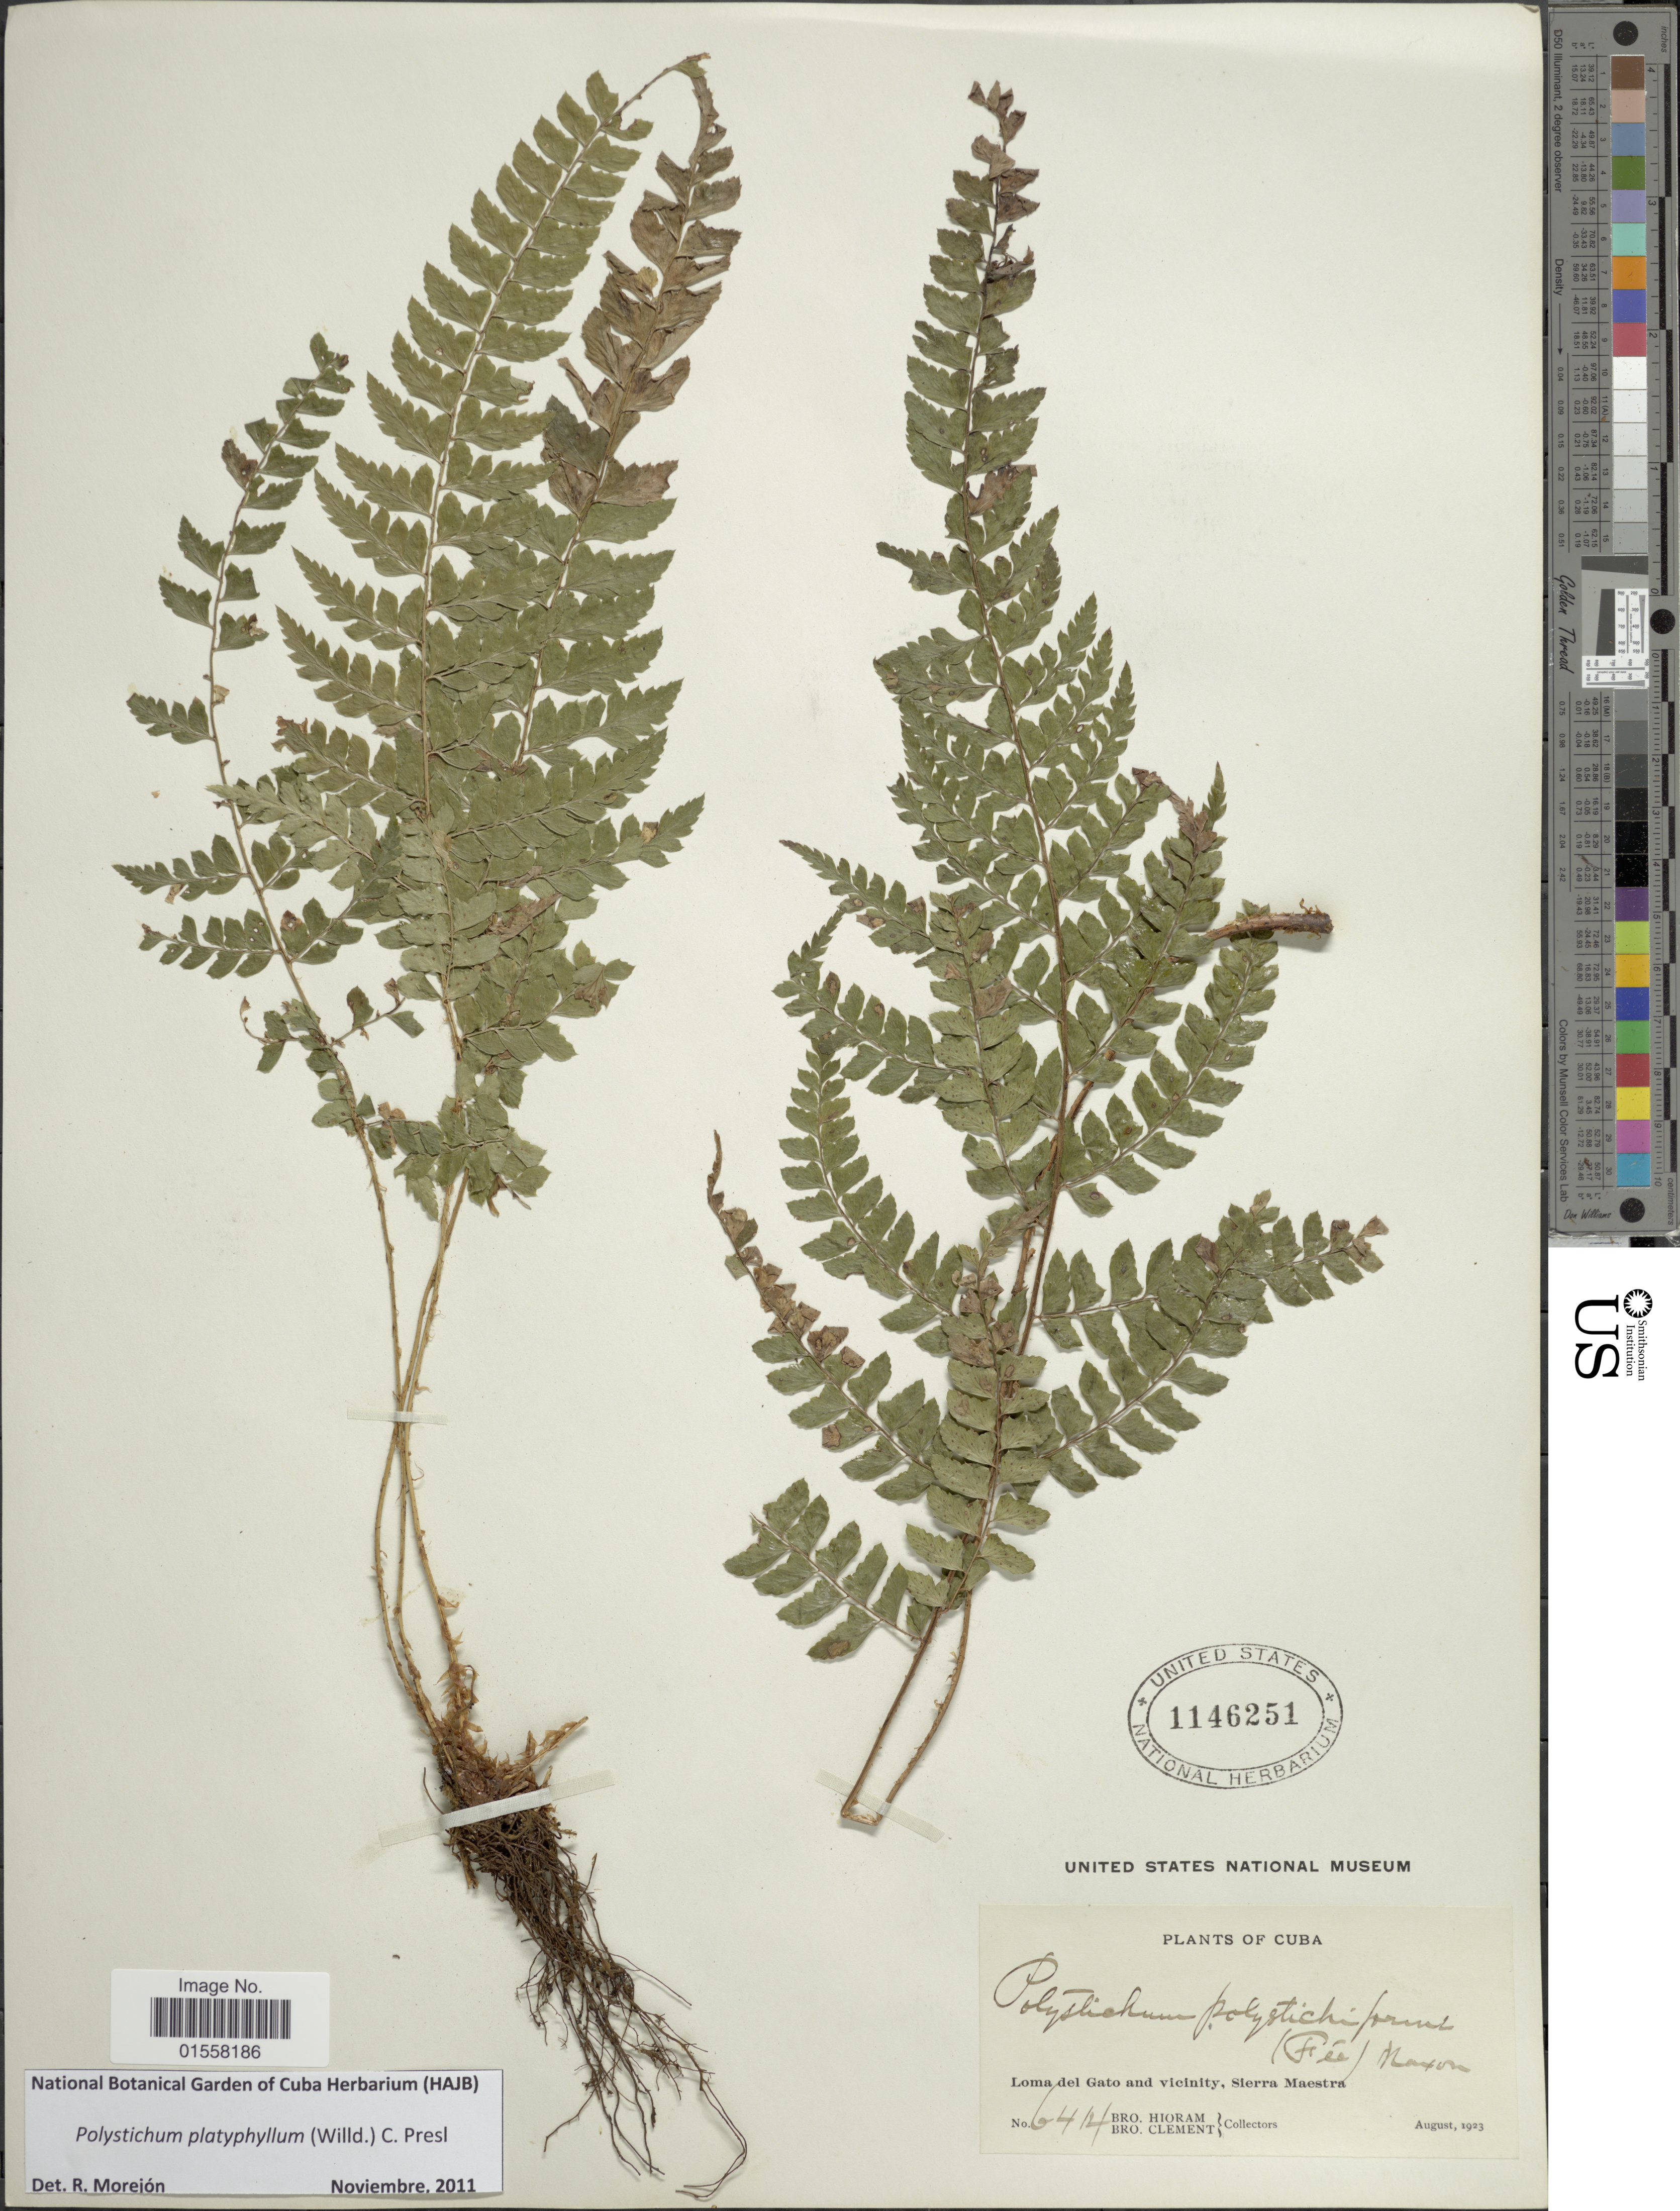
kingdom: Plantae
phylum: Tracheophyta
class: Polypodiopsida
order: Polypodiales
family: Dryopteridaceae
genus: Polystichum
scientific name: Polystichum platyphyllum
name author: (Willd.) C. Presl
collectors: Bro. Hioram & B. Clement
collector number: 6414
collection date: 1923-08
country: Cuba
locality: Cuba. Loma del Gato and vicinity, Sierra Maestra.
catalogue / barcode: US 1146251